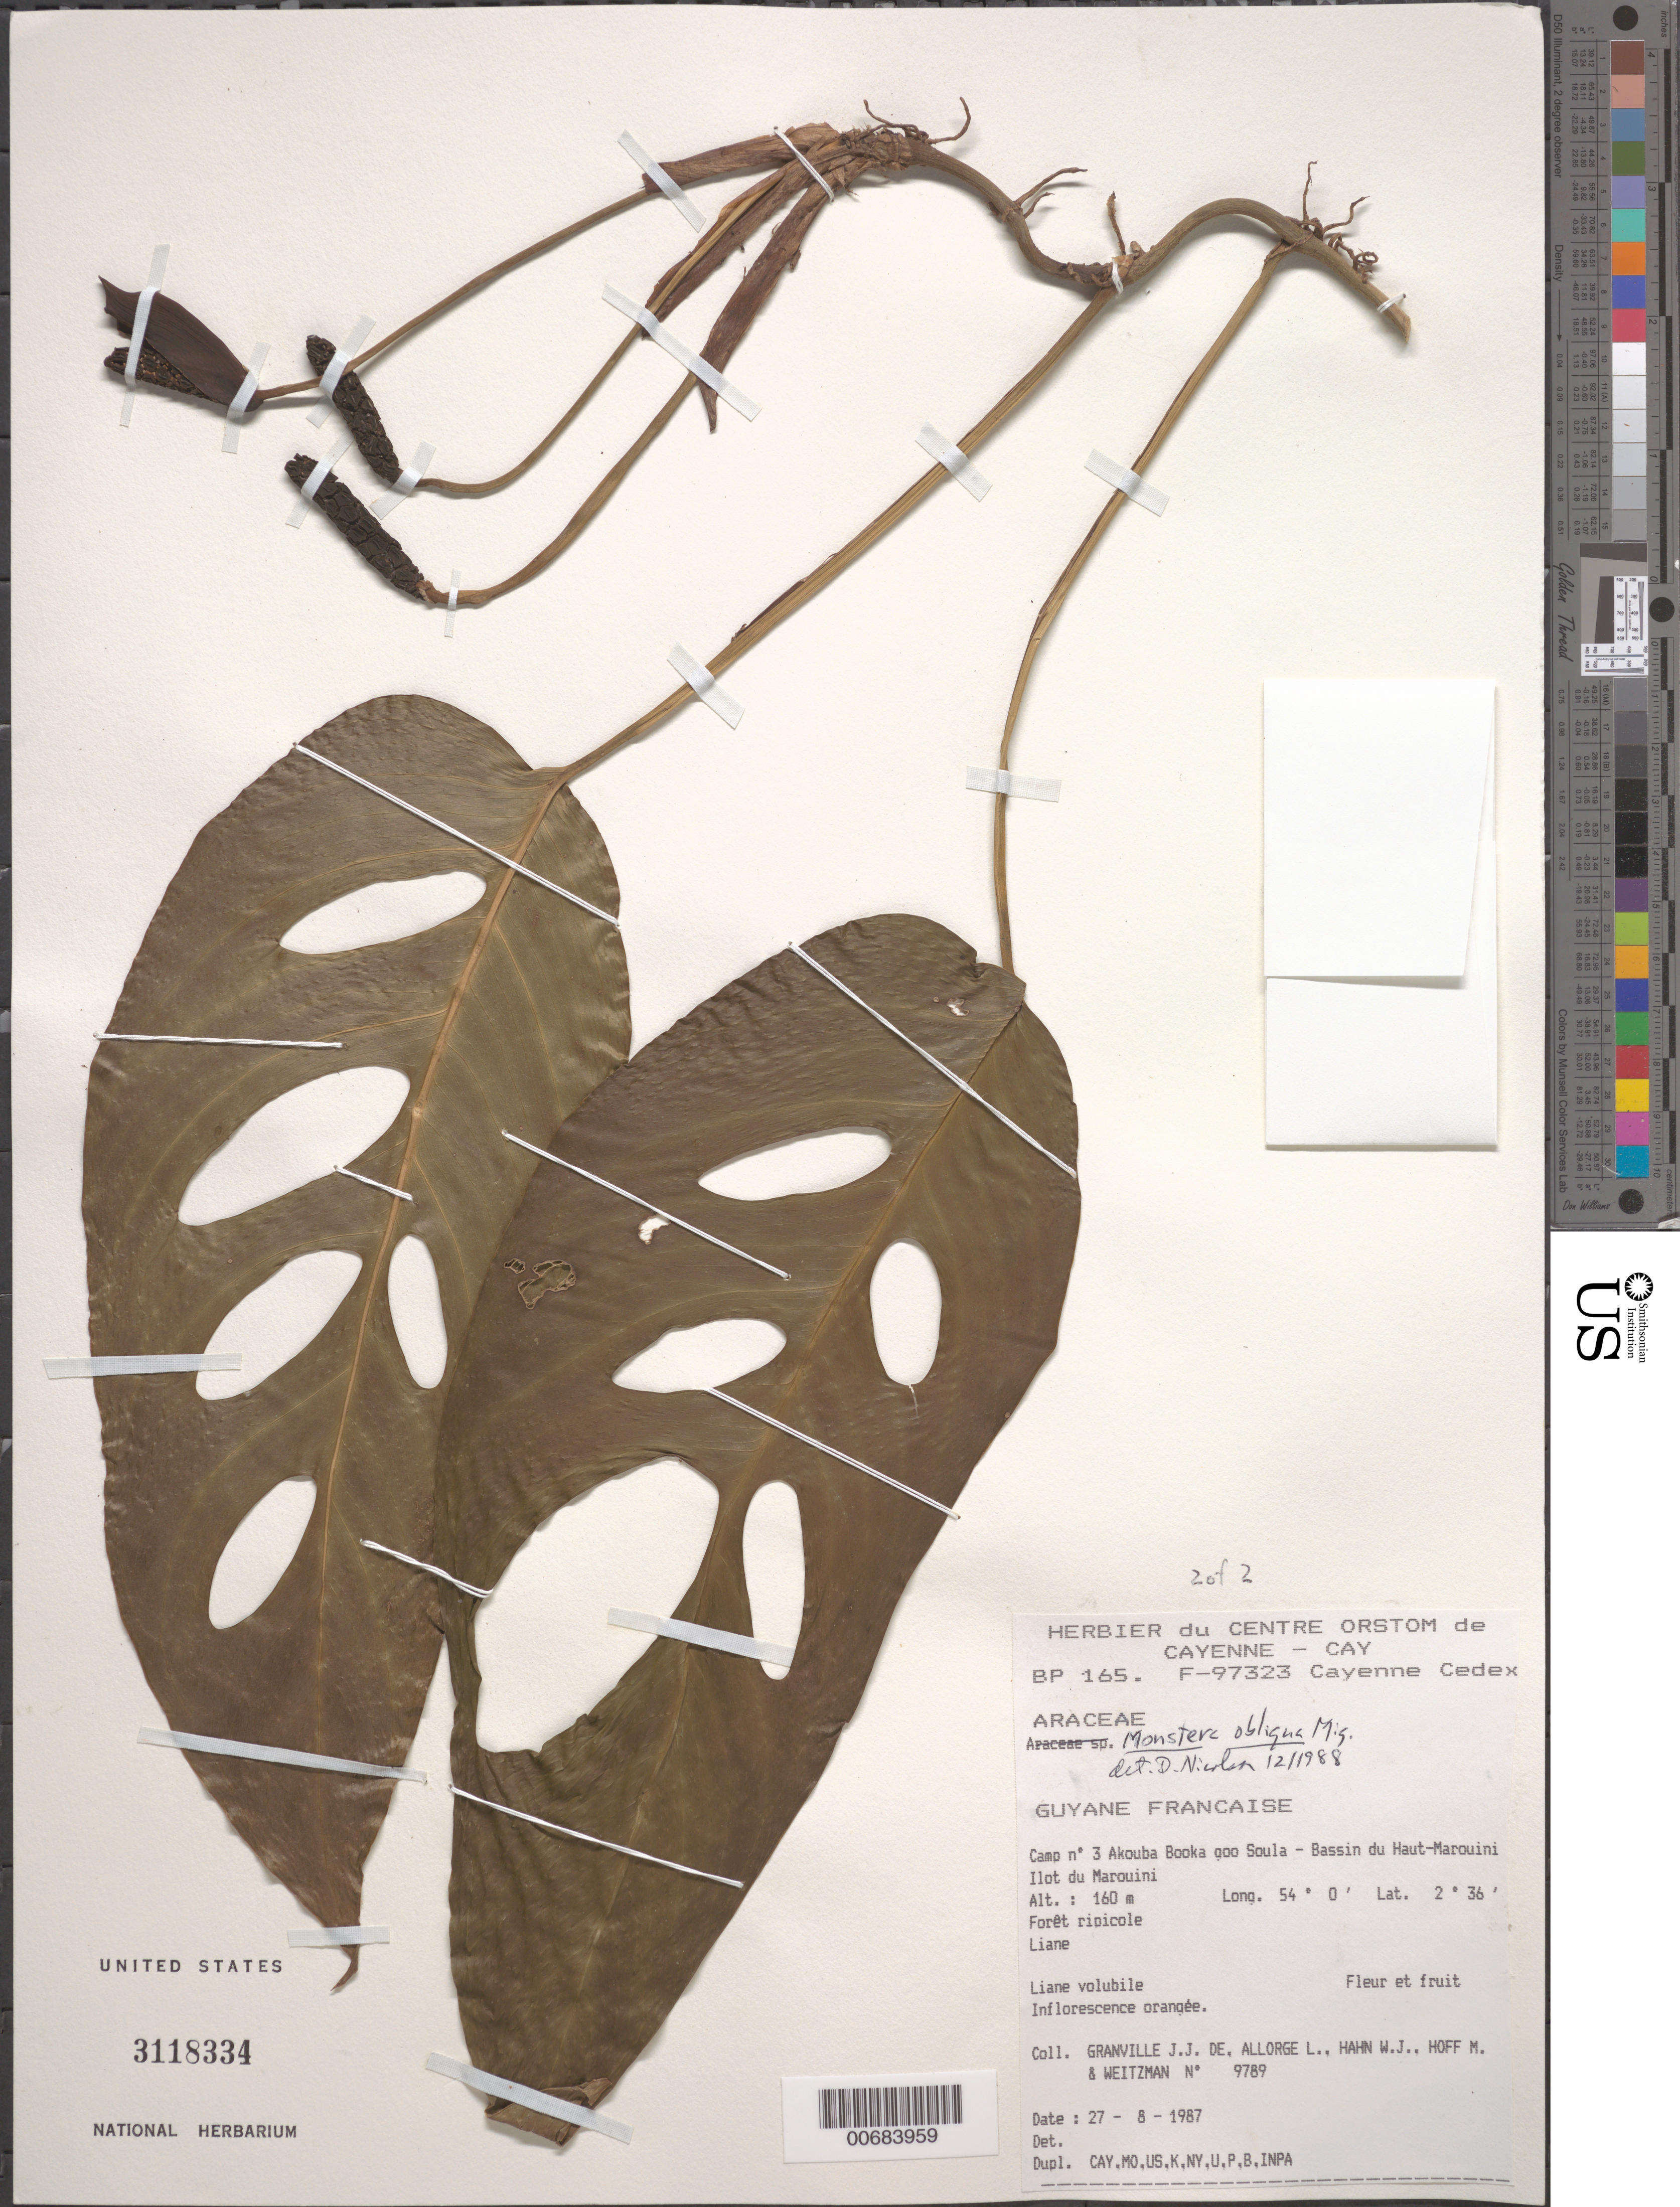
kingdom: Plantae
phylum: Tracheophyta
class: Liliopsida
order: Alismatales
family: Araceae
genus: Monstera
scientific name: Monstera obliqua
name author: Miq.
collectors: Granville, J. J. de, (CAY), Institut de Recherche pour le Developpement (IRD) (FRENCH GUIANA) (Determiner), Sarthou, C. (Determiner), L. Allorge, W. J. Hahn, M. Hoff & Weitzman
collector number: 9789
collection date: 1987-08-27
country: French Guiana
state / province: Cayenne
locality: Camp nº 3 Akouba Booka goo Soula - Bassin du Haut-Marouini Ilot du Marouini.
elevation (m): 160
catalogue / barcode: US 3118334